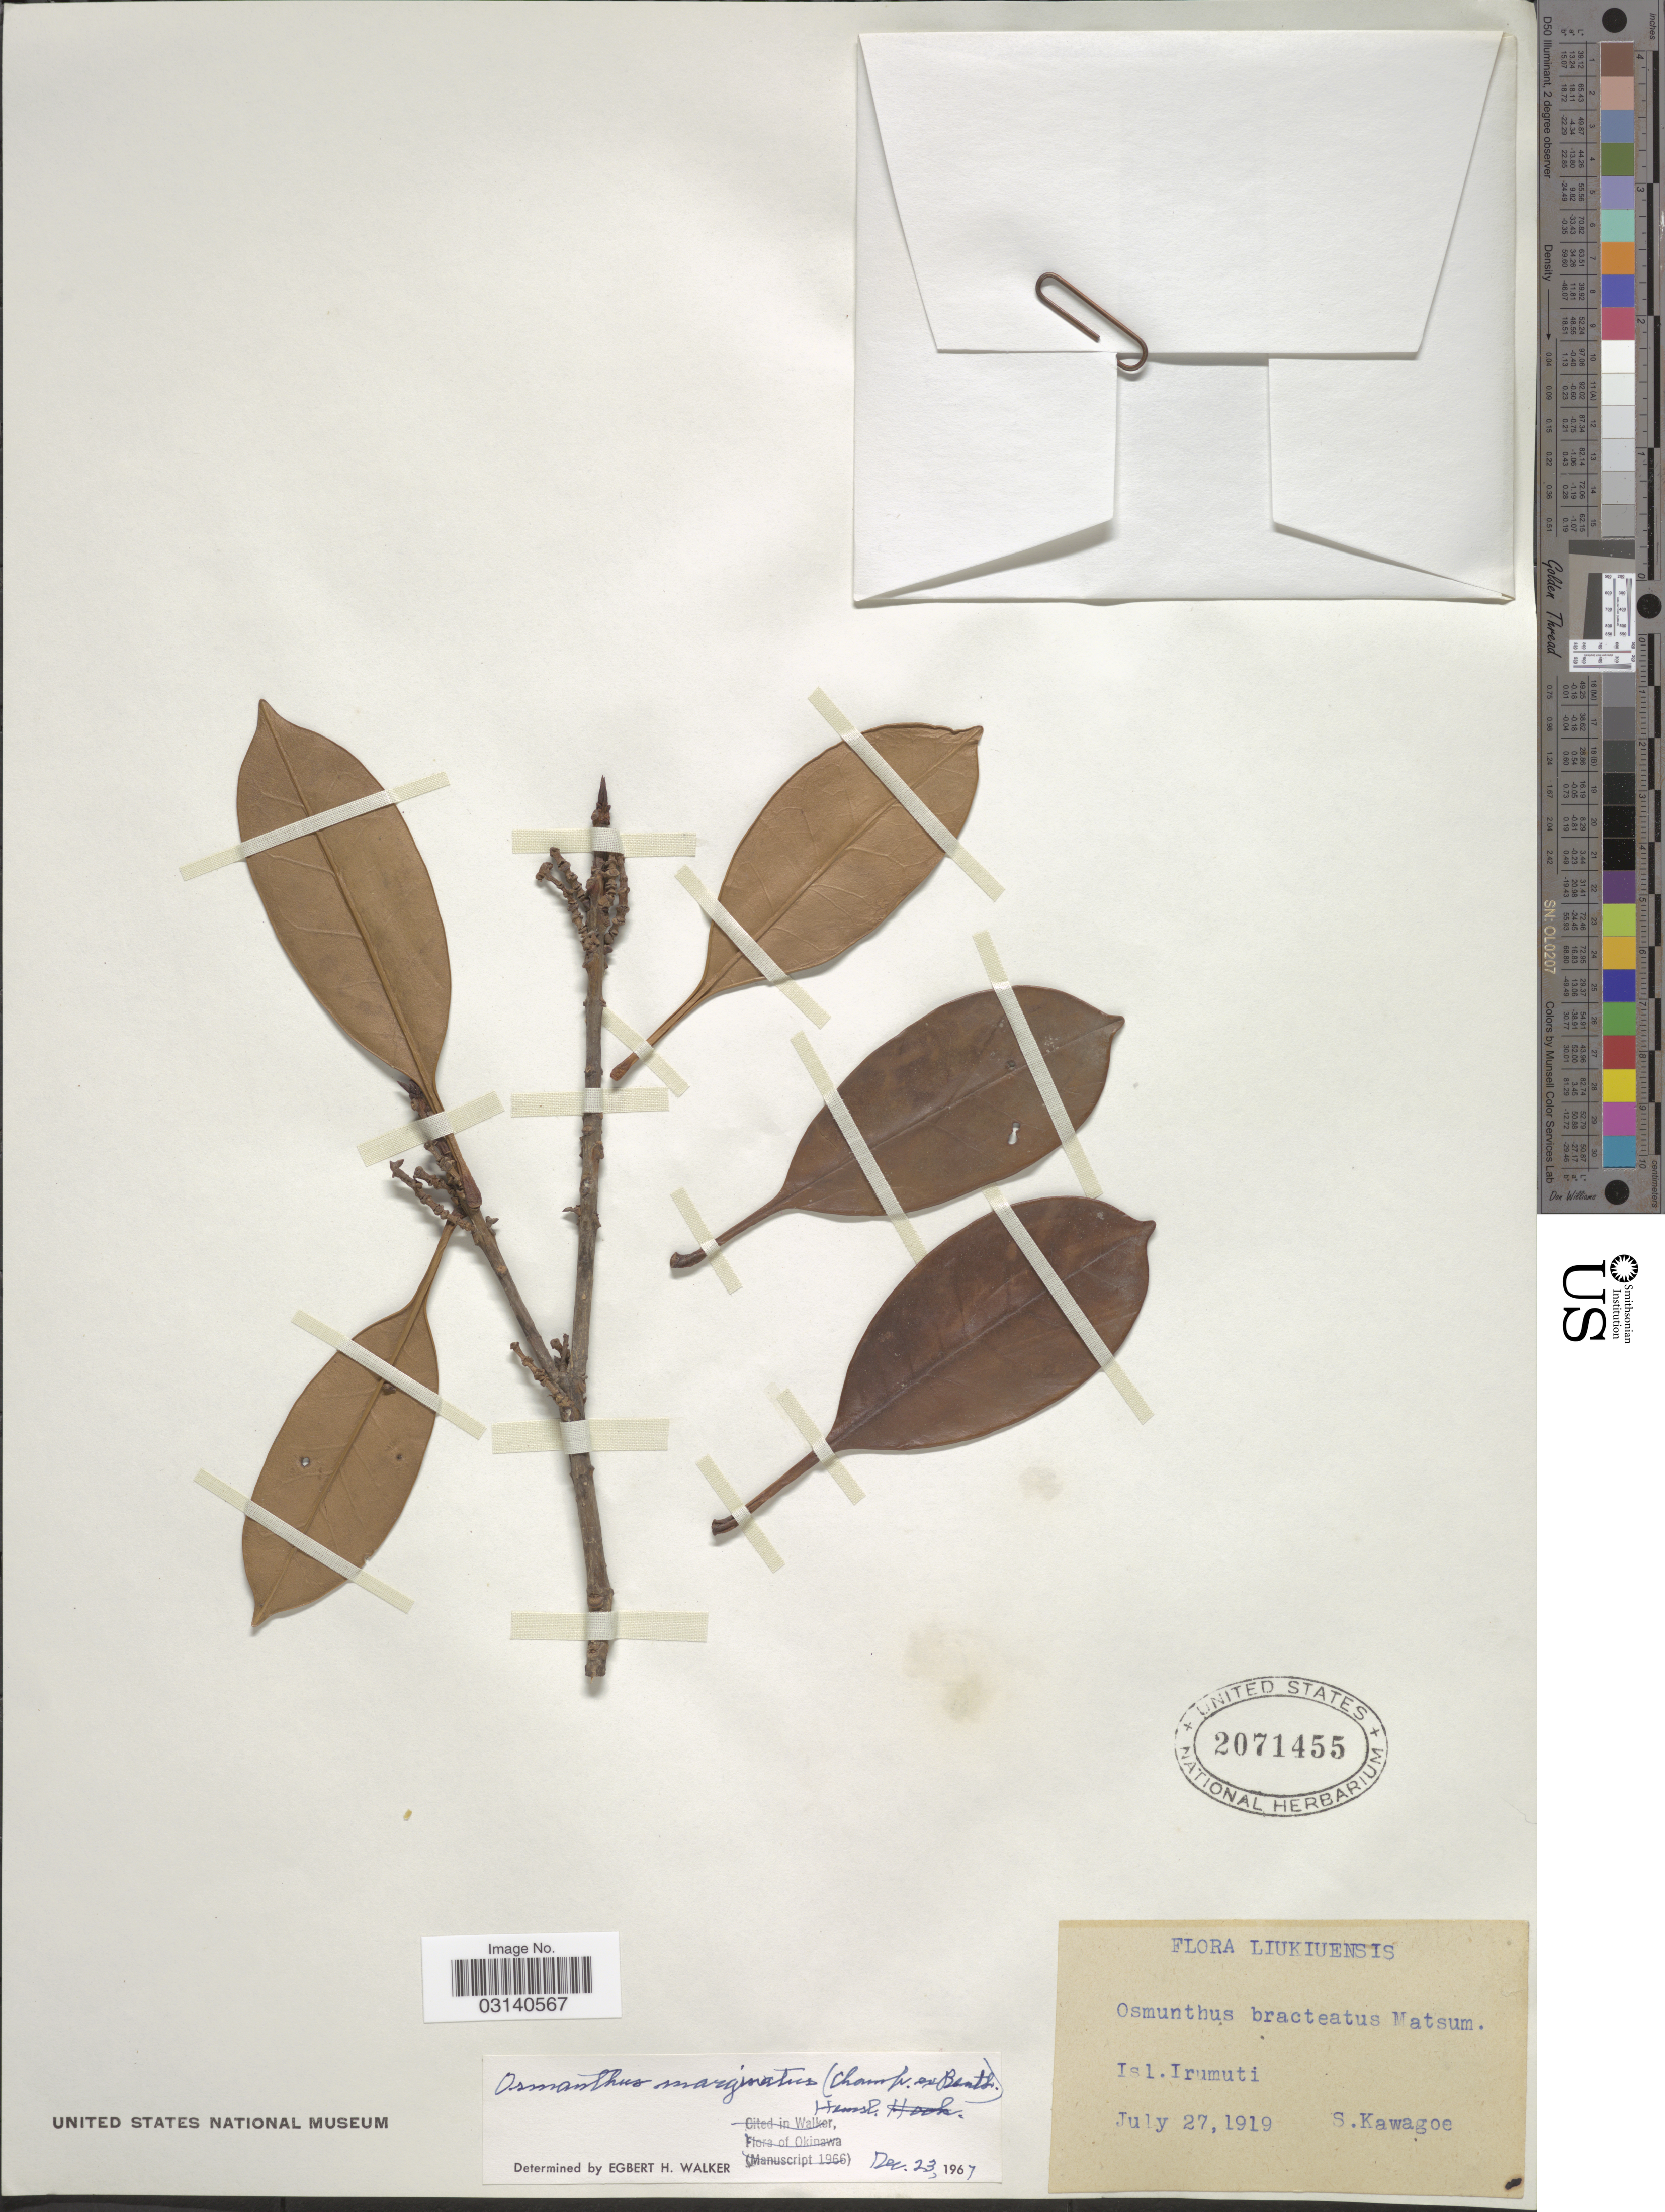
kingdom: Plantae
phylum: Tracheophyta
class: Magnoliopsida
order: Lamiales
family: Oleaceae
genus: Osmanthus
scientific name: Osmanthus marginatus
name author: (Champ. ex Benth.) Hemsl.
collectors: S. Kawagoe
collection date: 1919-07-27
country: Japan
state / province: Okinawa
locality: Liukiuensis, Isl. Irumuti.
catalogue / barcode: US 2071455